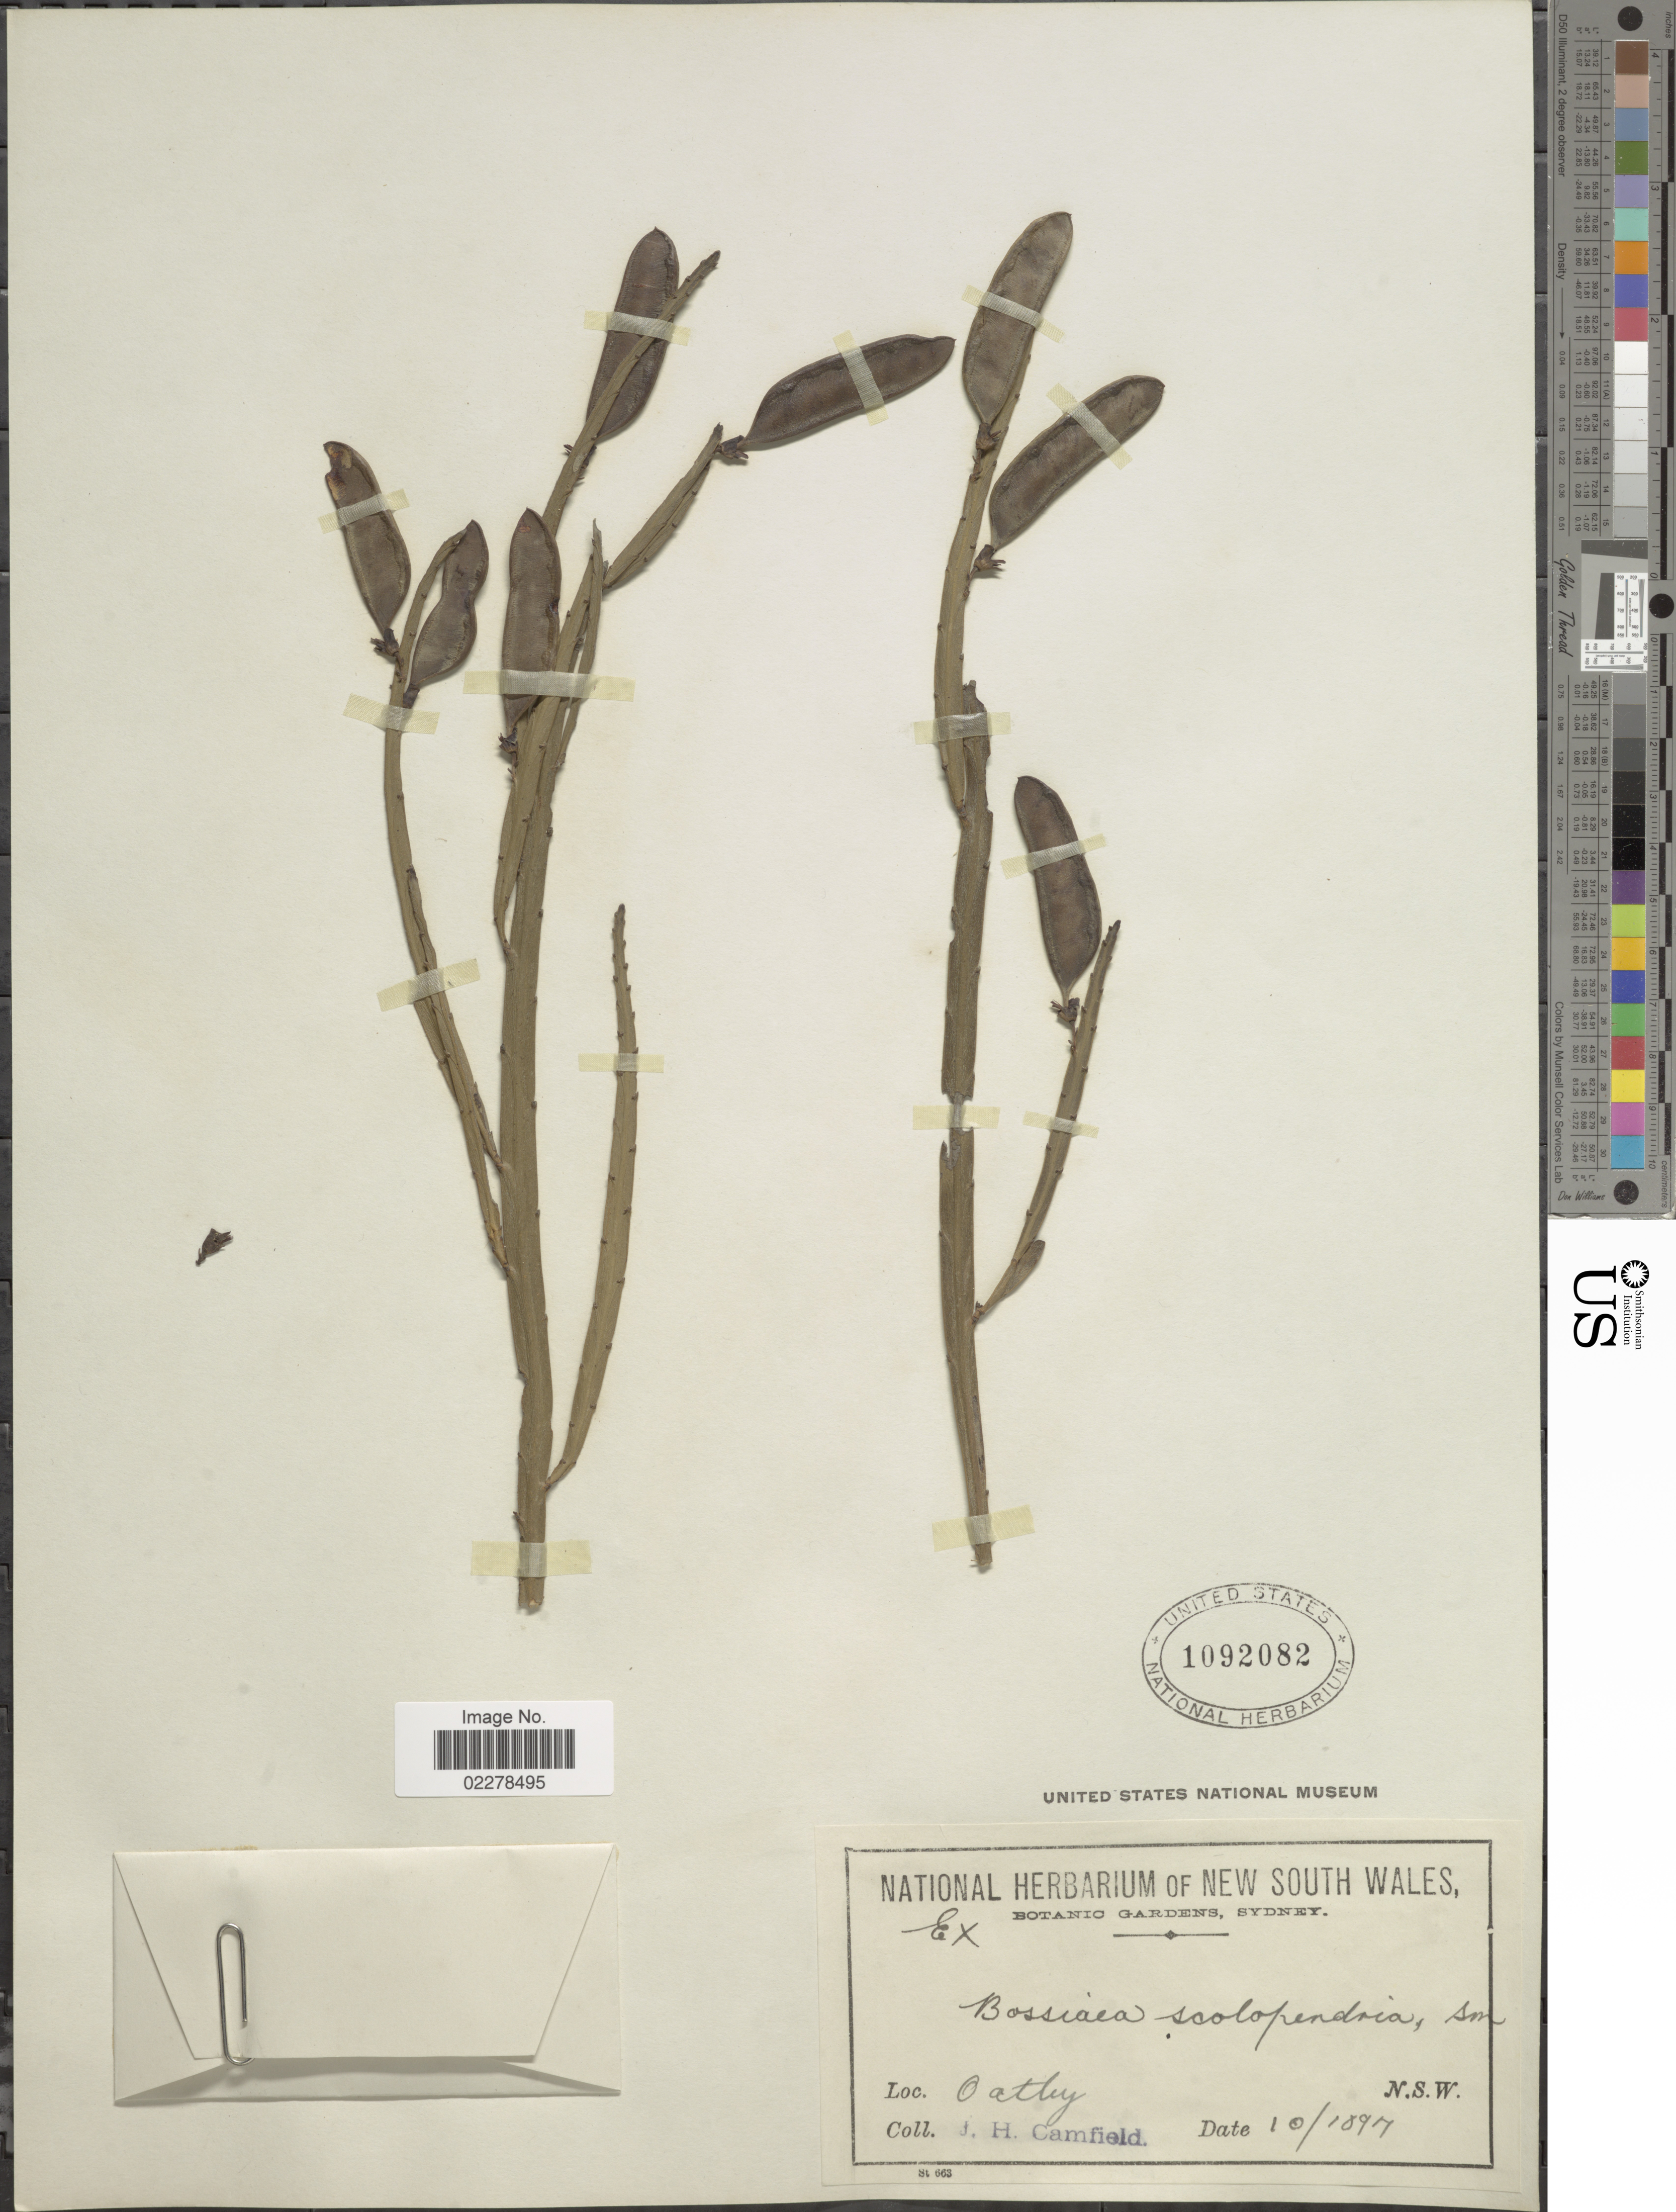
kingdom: Plantae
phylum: Tracheophyta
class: Magnoliopsida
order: Fabales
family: Fabaceae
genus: Bossiaea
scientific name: Bossiaea scolopendria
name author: Sm.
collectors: J. Camfield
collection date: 1897-10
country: Australia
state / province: New South Wales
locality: Oatley. N.S.W.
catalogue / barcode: US 1092082